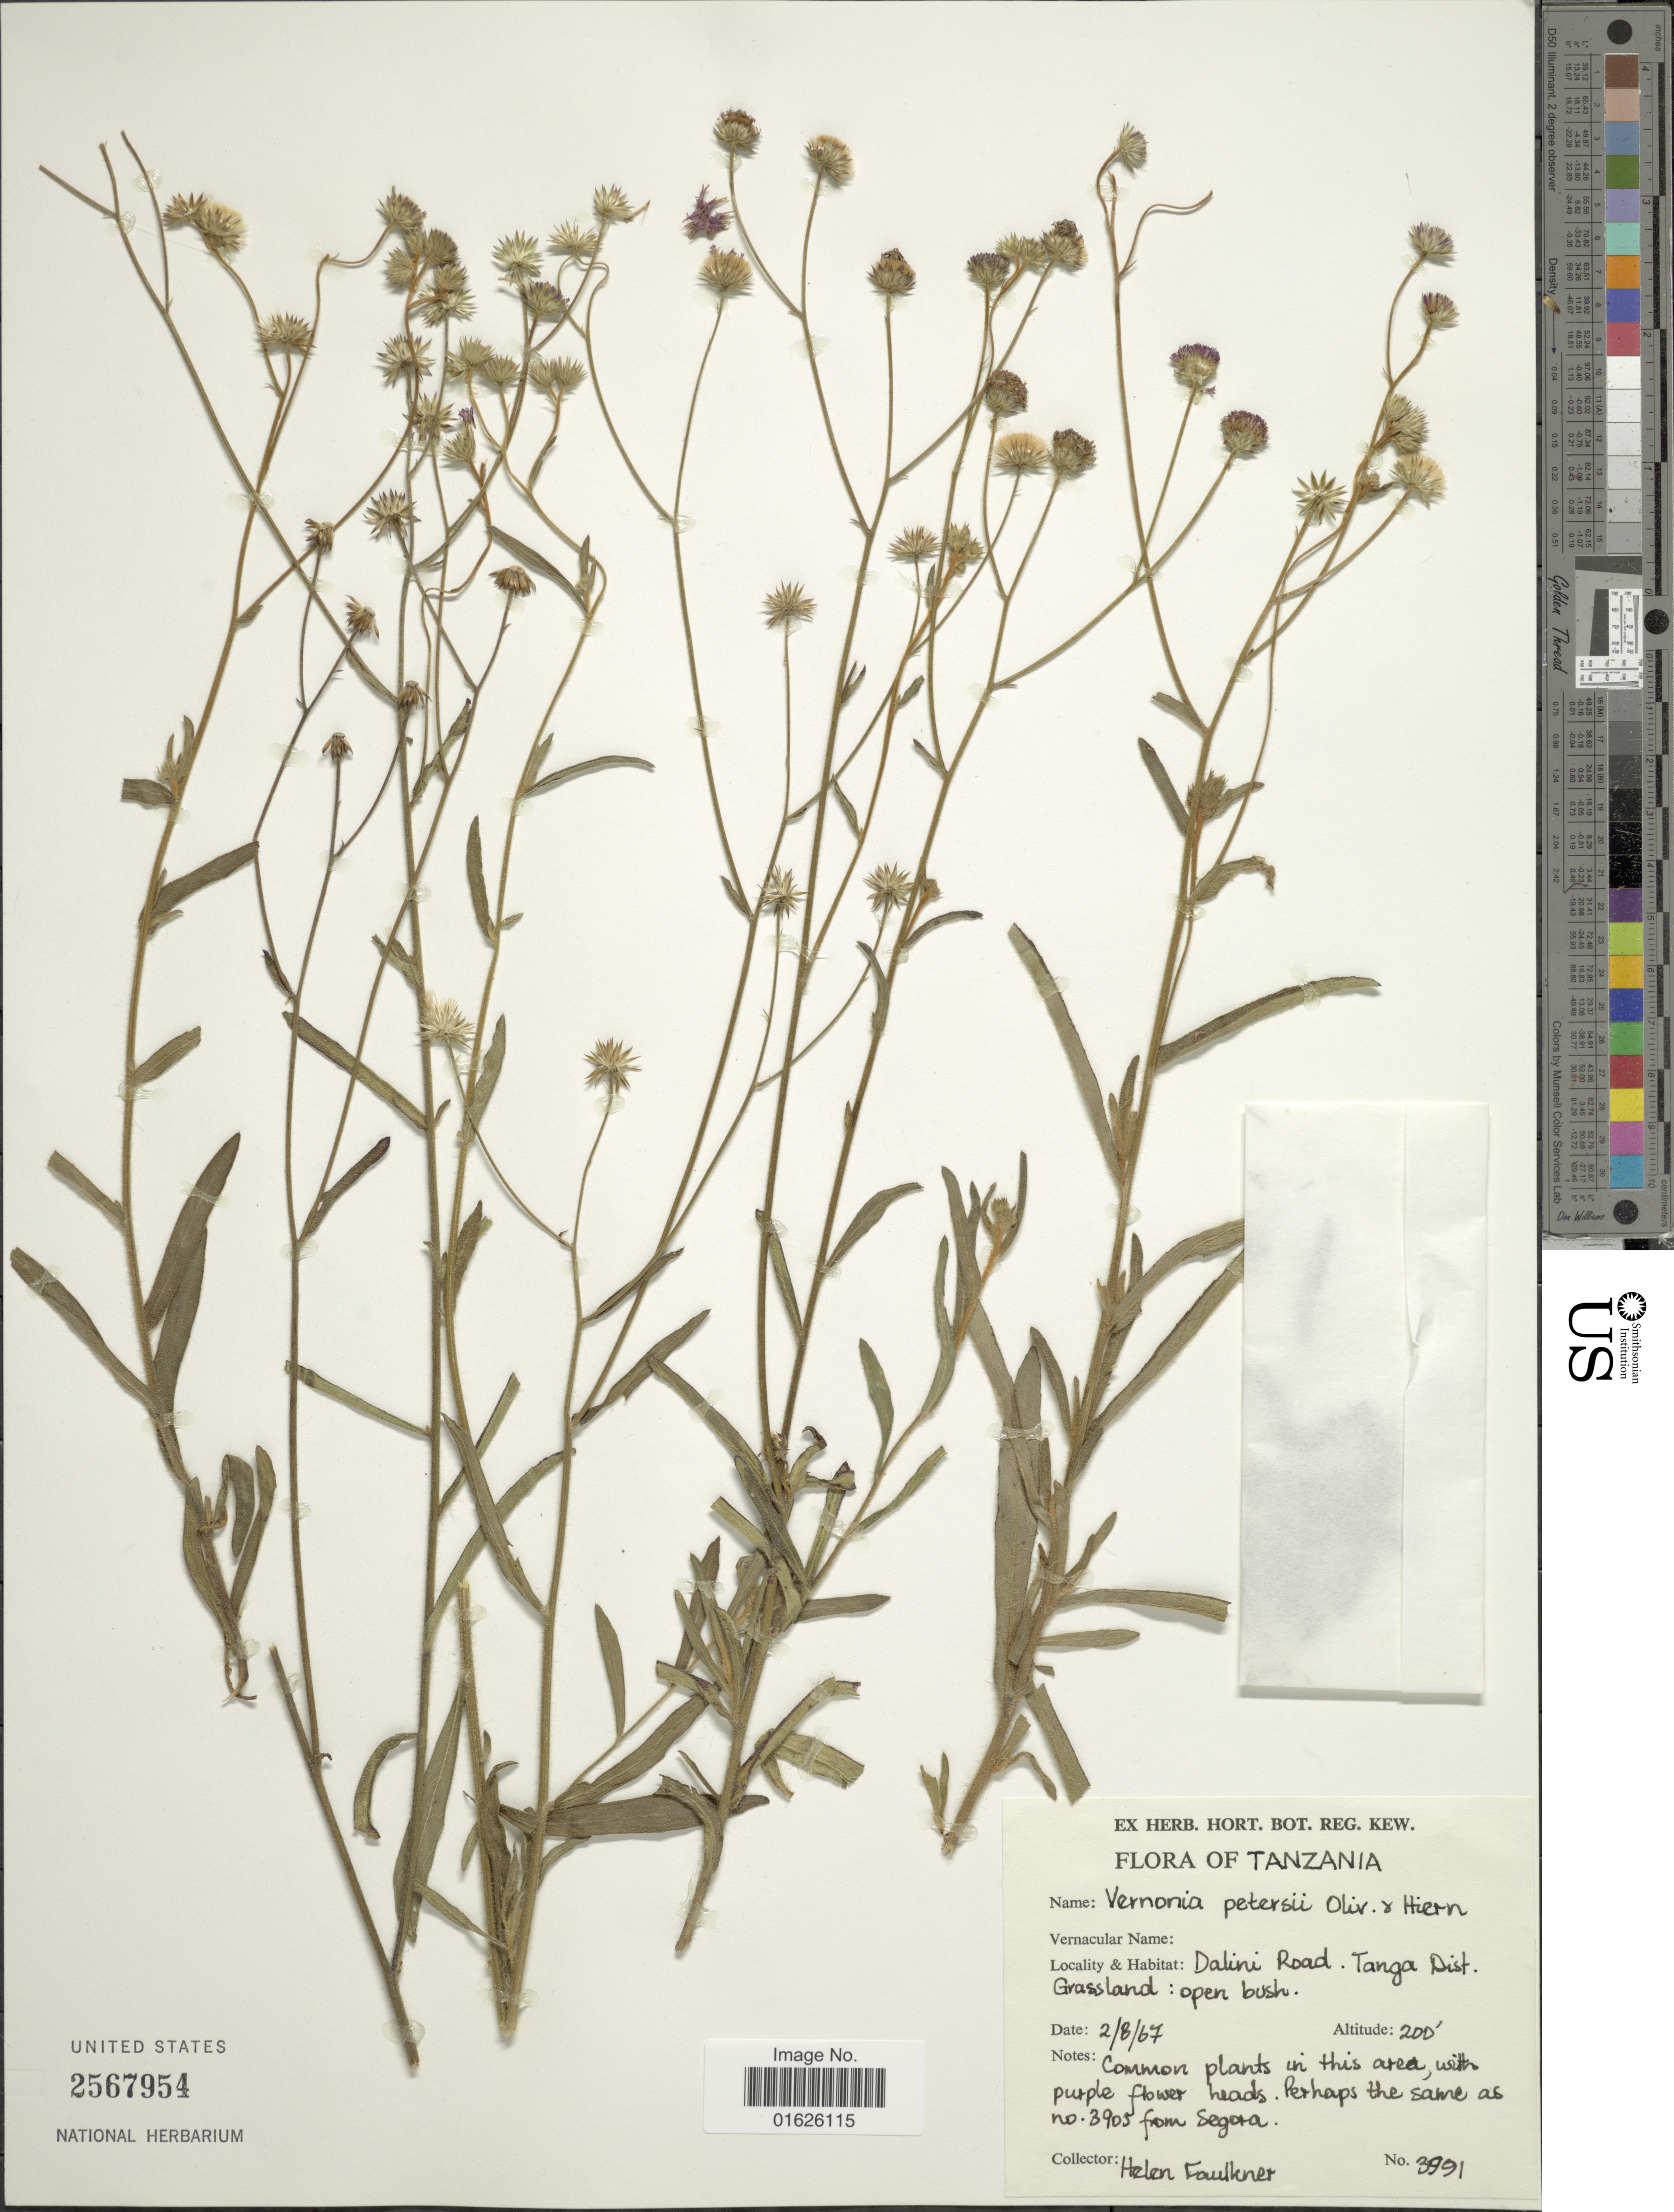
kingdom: Plantae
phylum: Tracheophyta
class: Magnoliopsida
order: Asterales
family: Asteraceae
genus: Vernoniastrum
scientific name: Vernoniastrum latifolium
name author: (Steetz) H. Rob.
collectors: H. Faulkner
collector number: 3991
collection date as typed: Transcribed d/m/y: 2/8/67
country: Tanzania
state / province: Tanga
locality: Dalini road, Tanga Dist. Grassland.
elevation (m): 61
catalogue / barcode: US 2567954